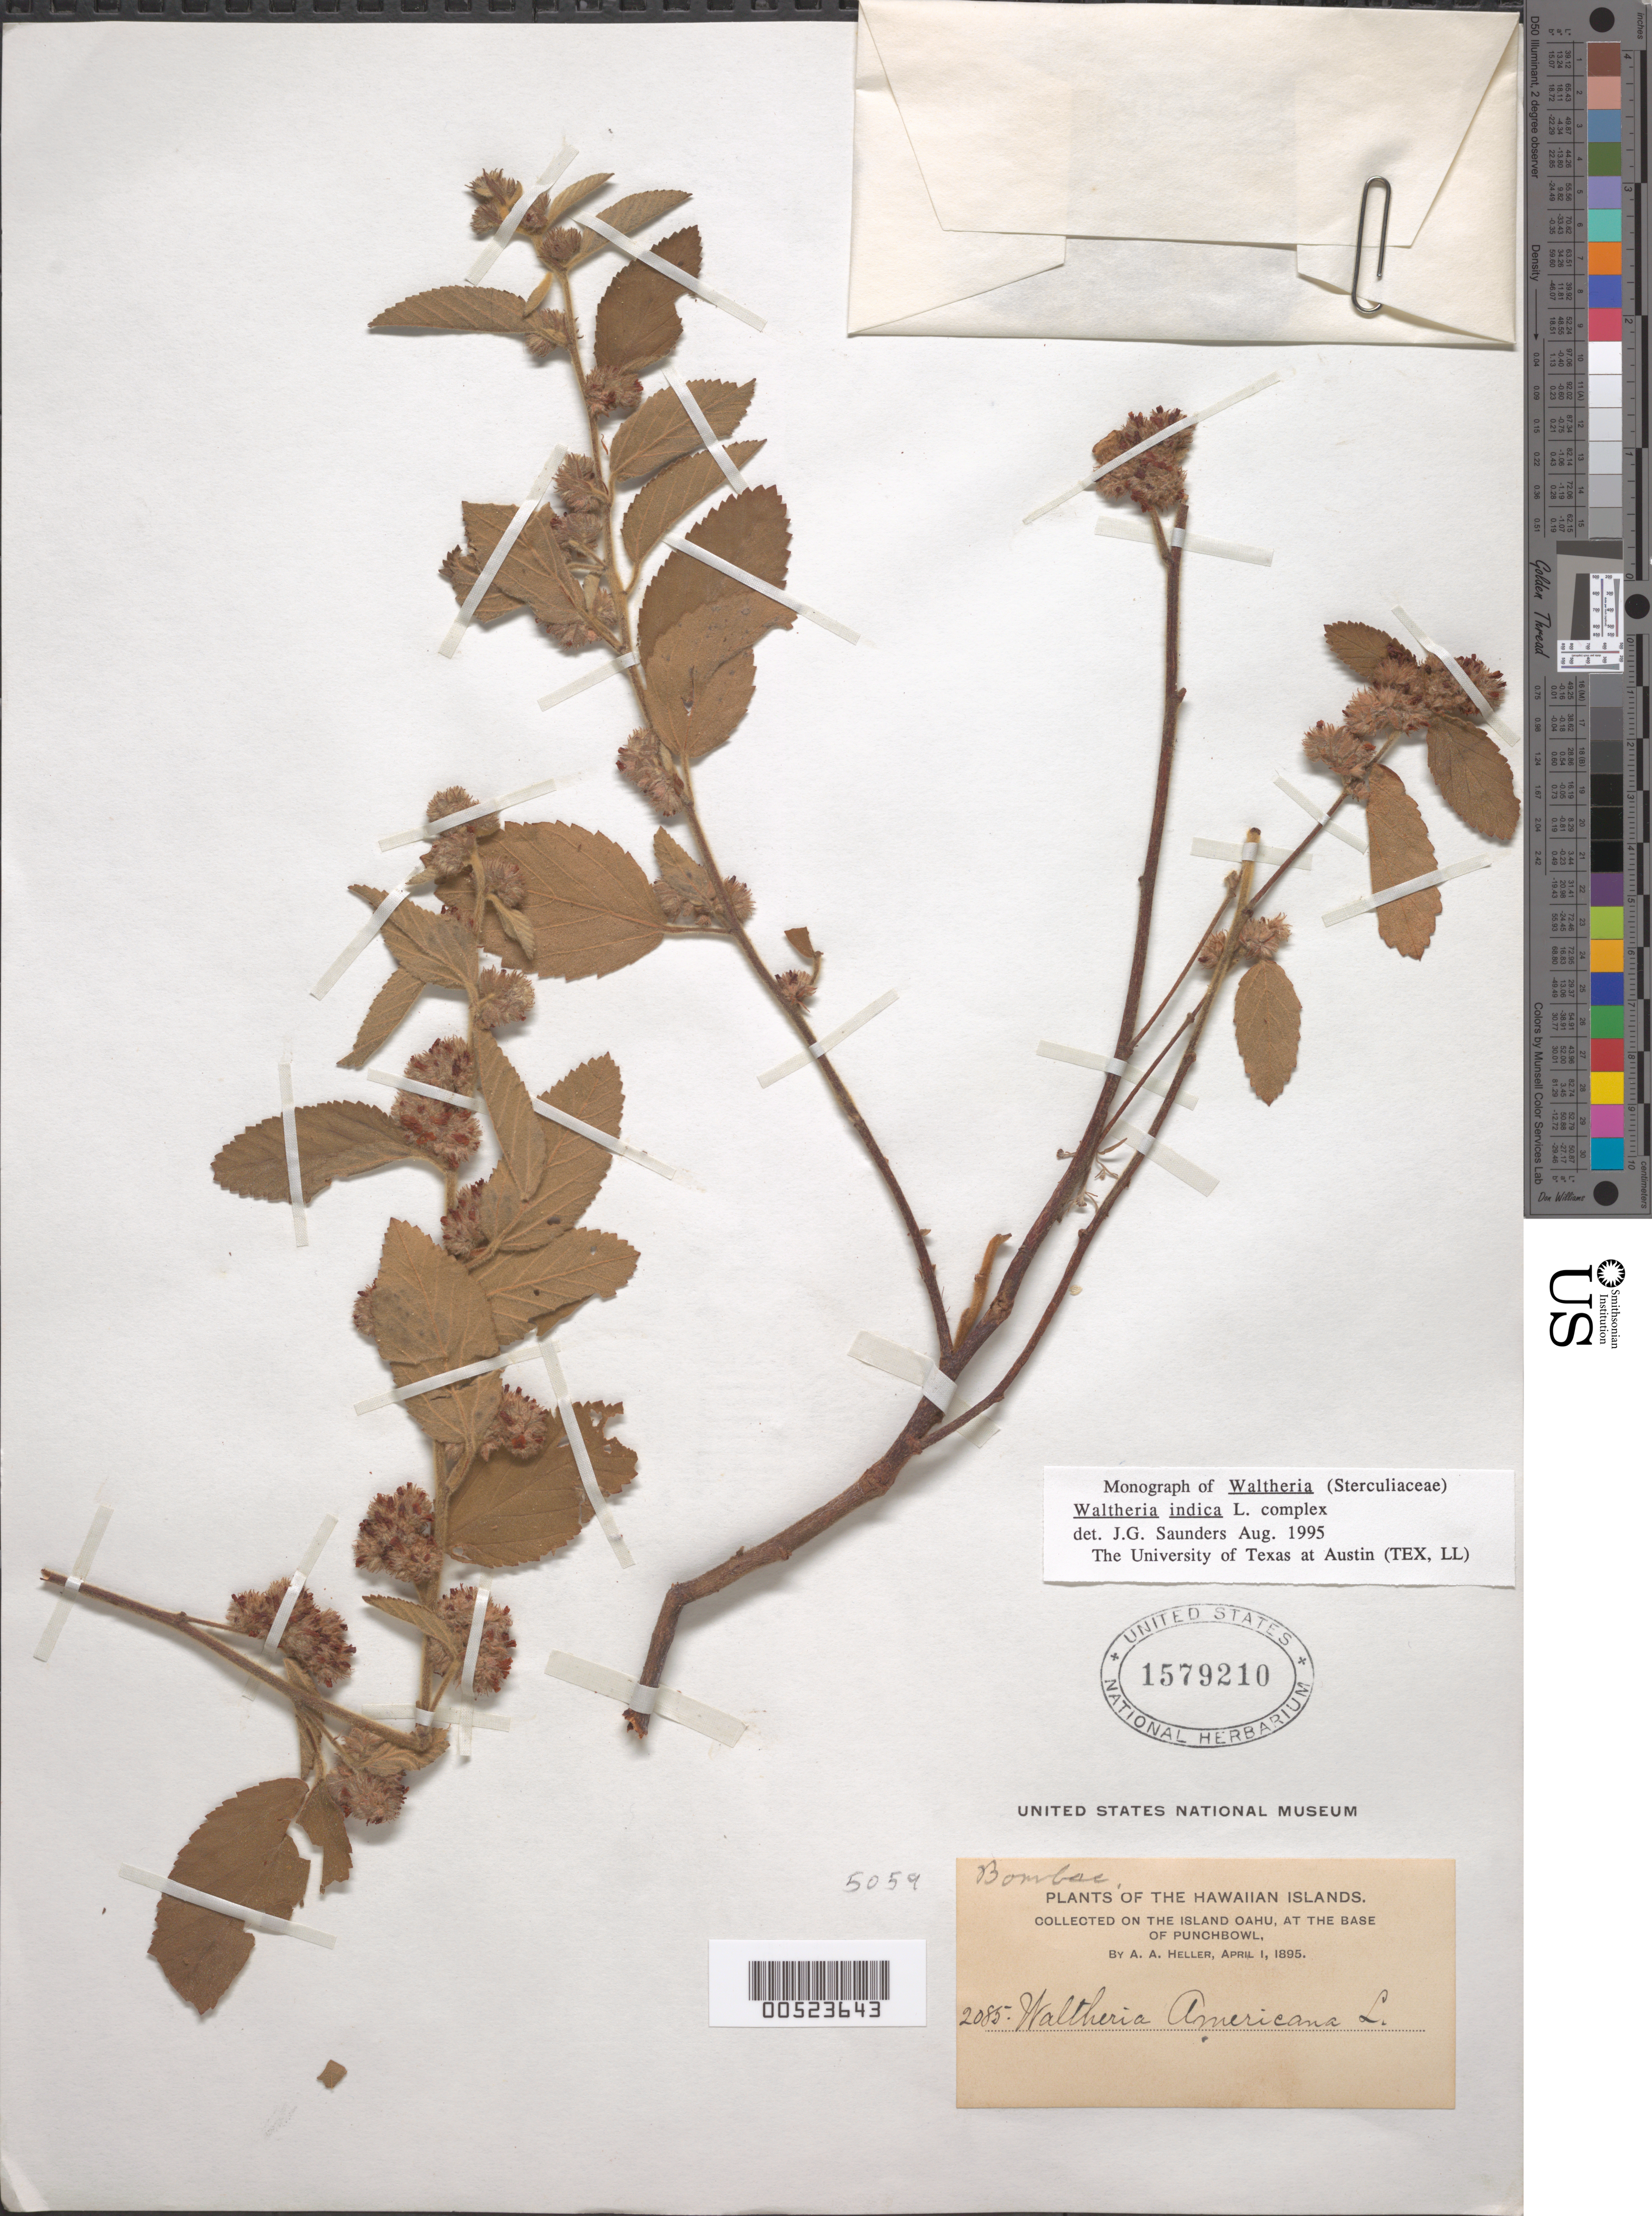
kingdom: Plantae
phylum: Tracheophyta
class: Magnoliopsida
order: Malvales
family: Malvaceae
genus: Waltheria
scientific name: Waltheria indica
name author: L.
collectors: A. A. Heller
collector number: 2085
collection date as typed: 1 Apr 1895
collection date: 1895-04-01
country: United States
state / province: Hawaii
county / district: Honolulu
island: Oahu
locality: At the base of the Punchbowl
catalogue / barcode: US 1579210